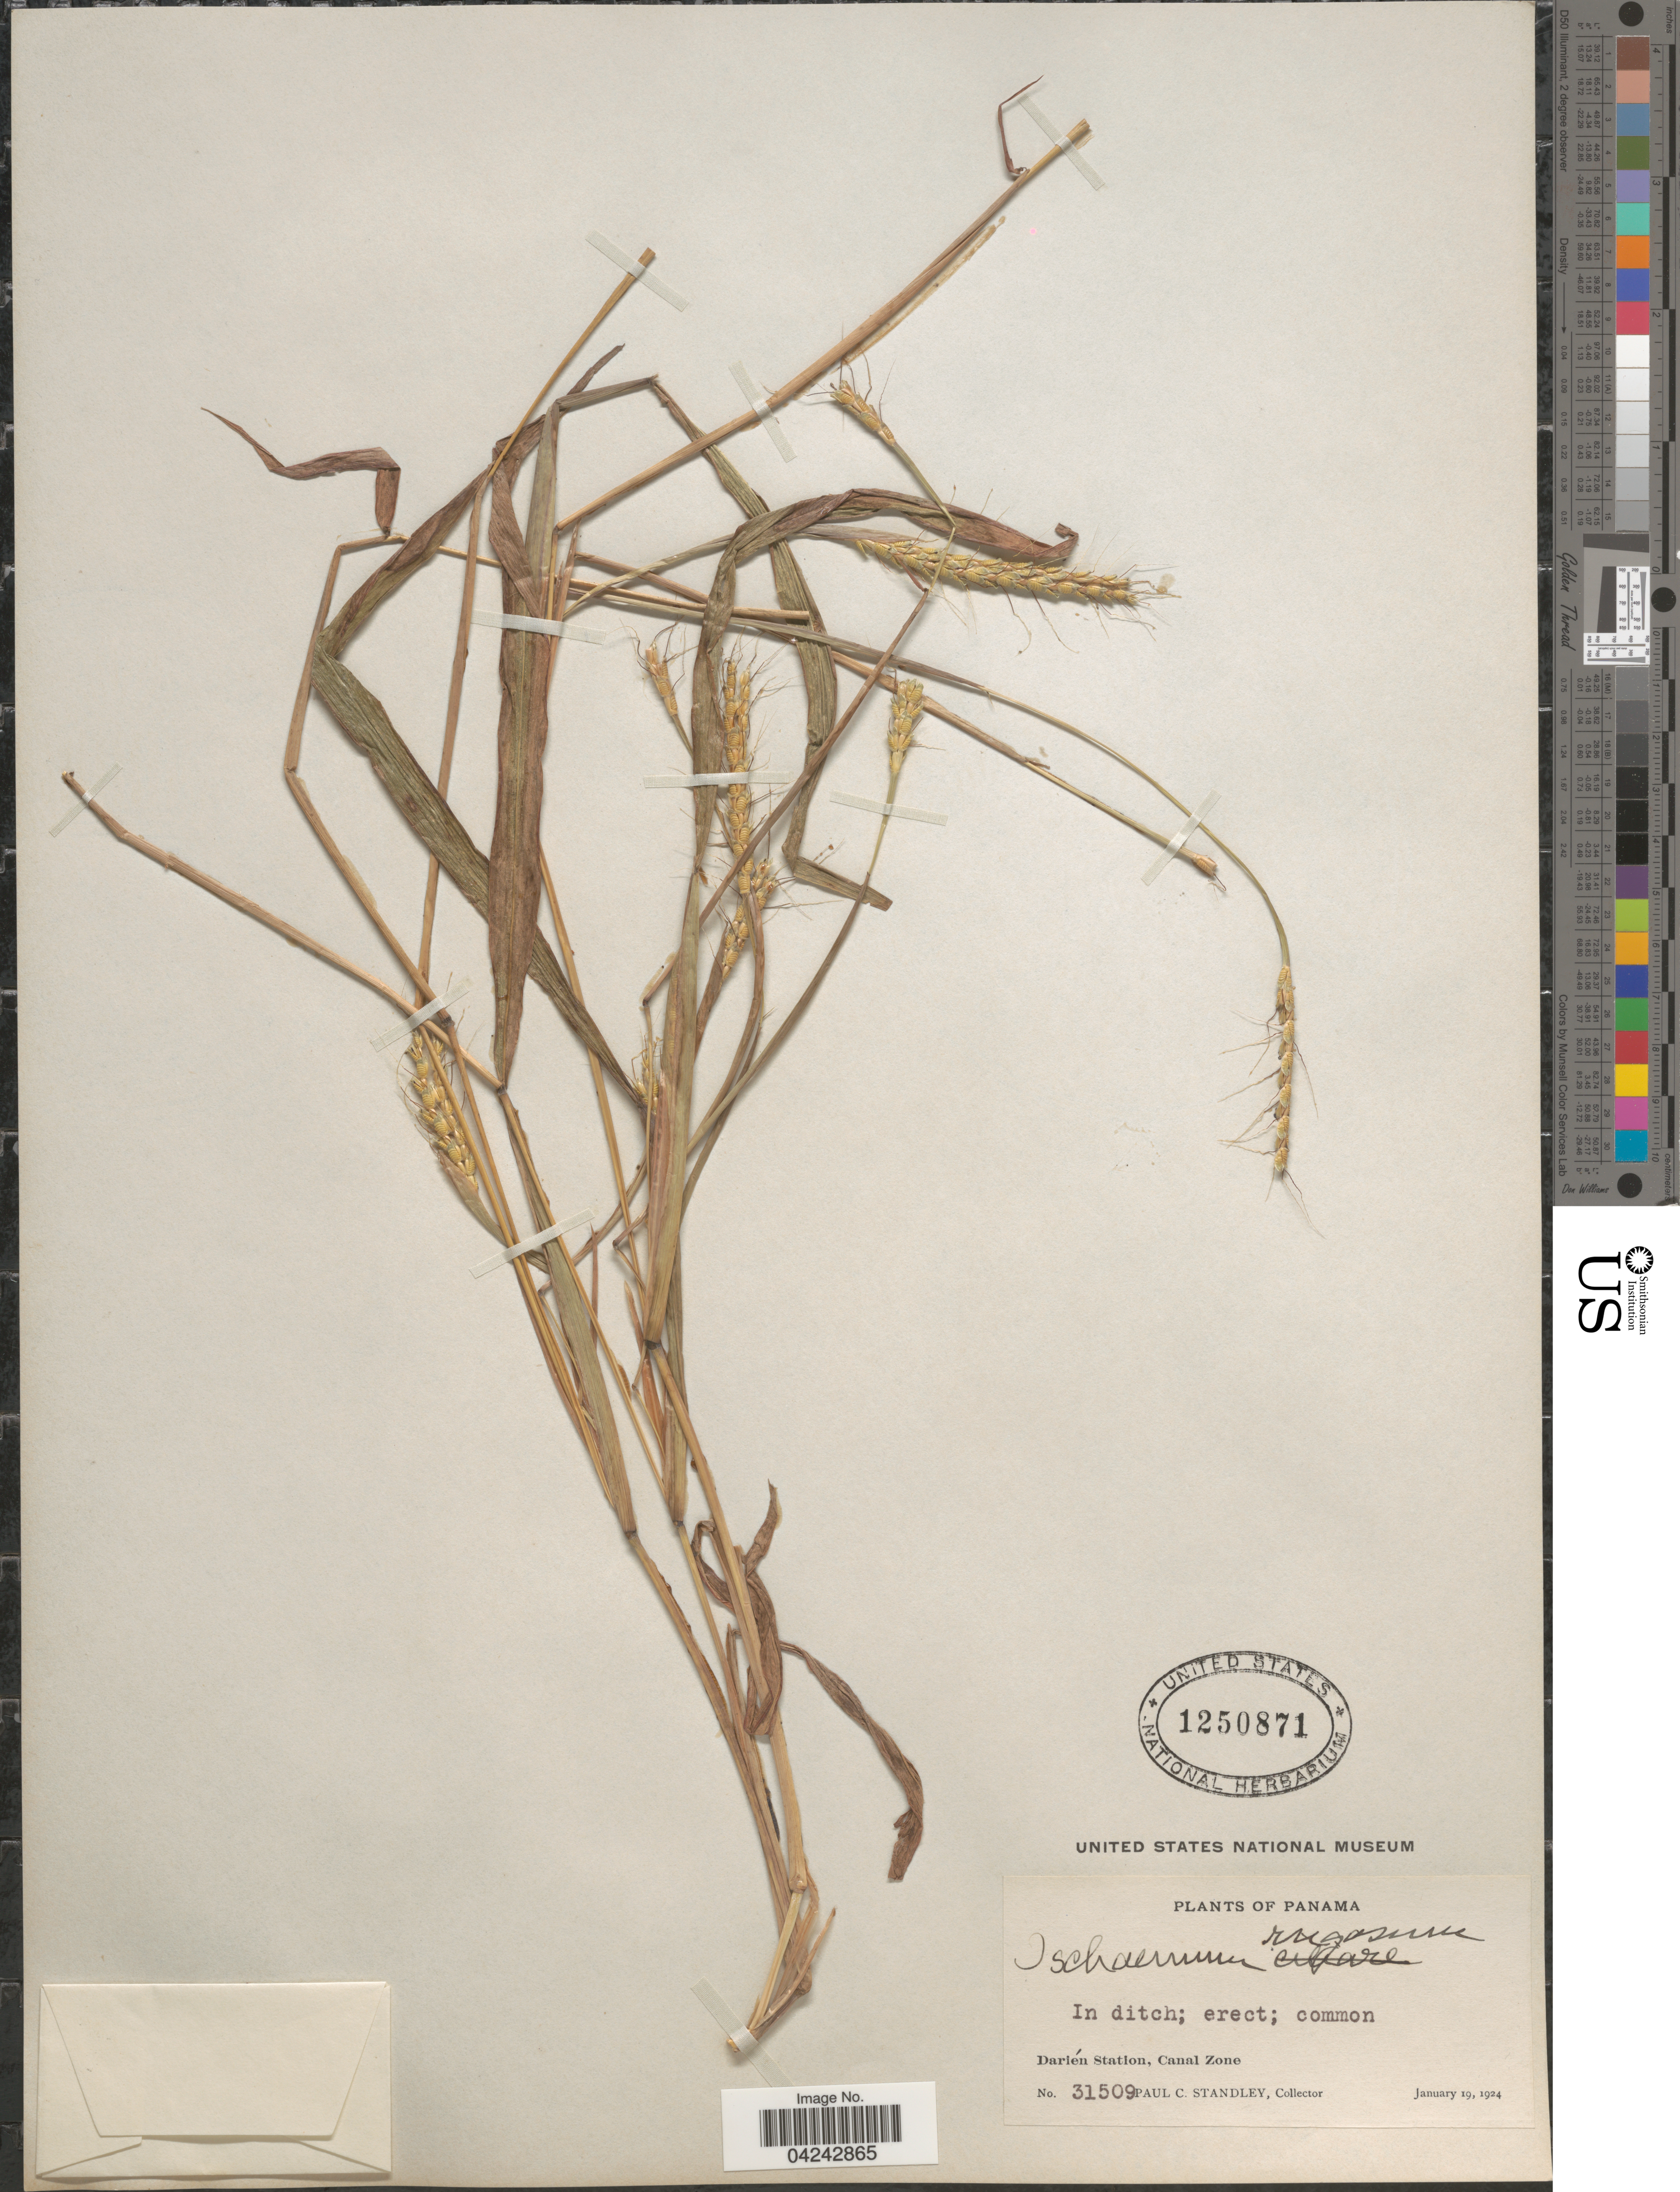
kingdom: Plantae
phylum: Tracheophyta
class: Liliopsida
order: Poales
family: Poaceae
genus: Ischaemum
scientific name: Ischaemum rugosum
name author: Salisb.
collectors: P. C. Standley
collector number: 31509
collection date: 1924-01-19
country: Panama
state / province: Colón / Panamá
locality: Darién Station, Canal Zone.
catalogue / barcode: US 1250871